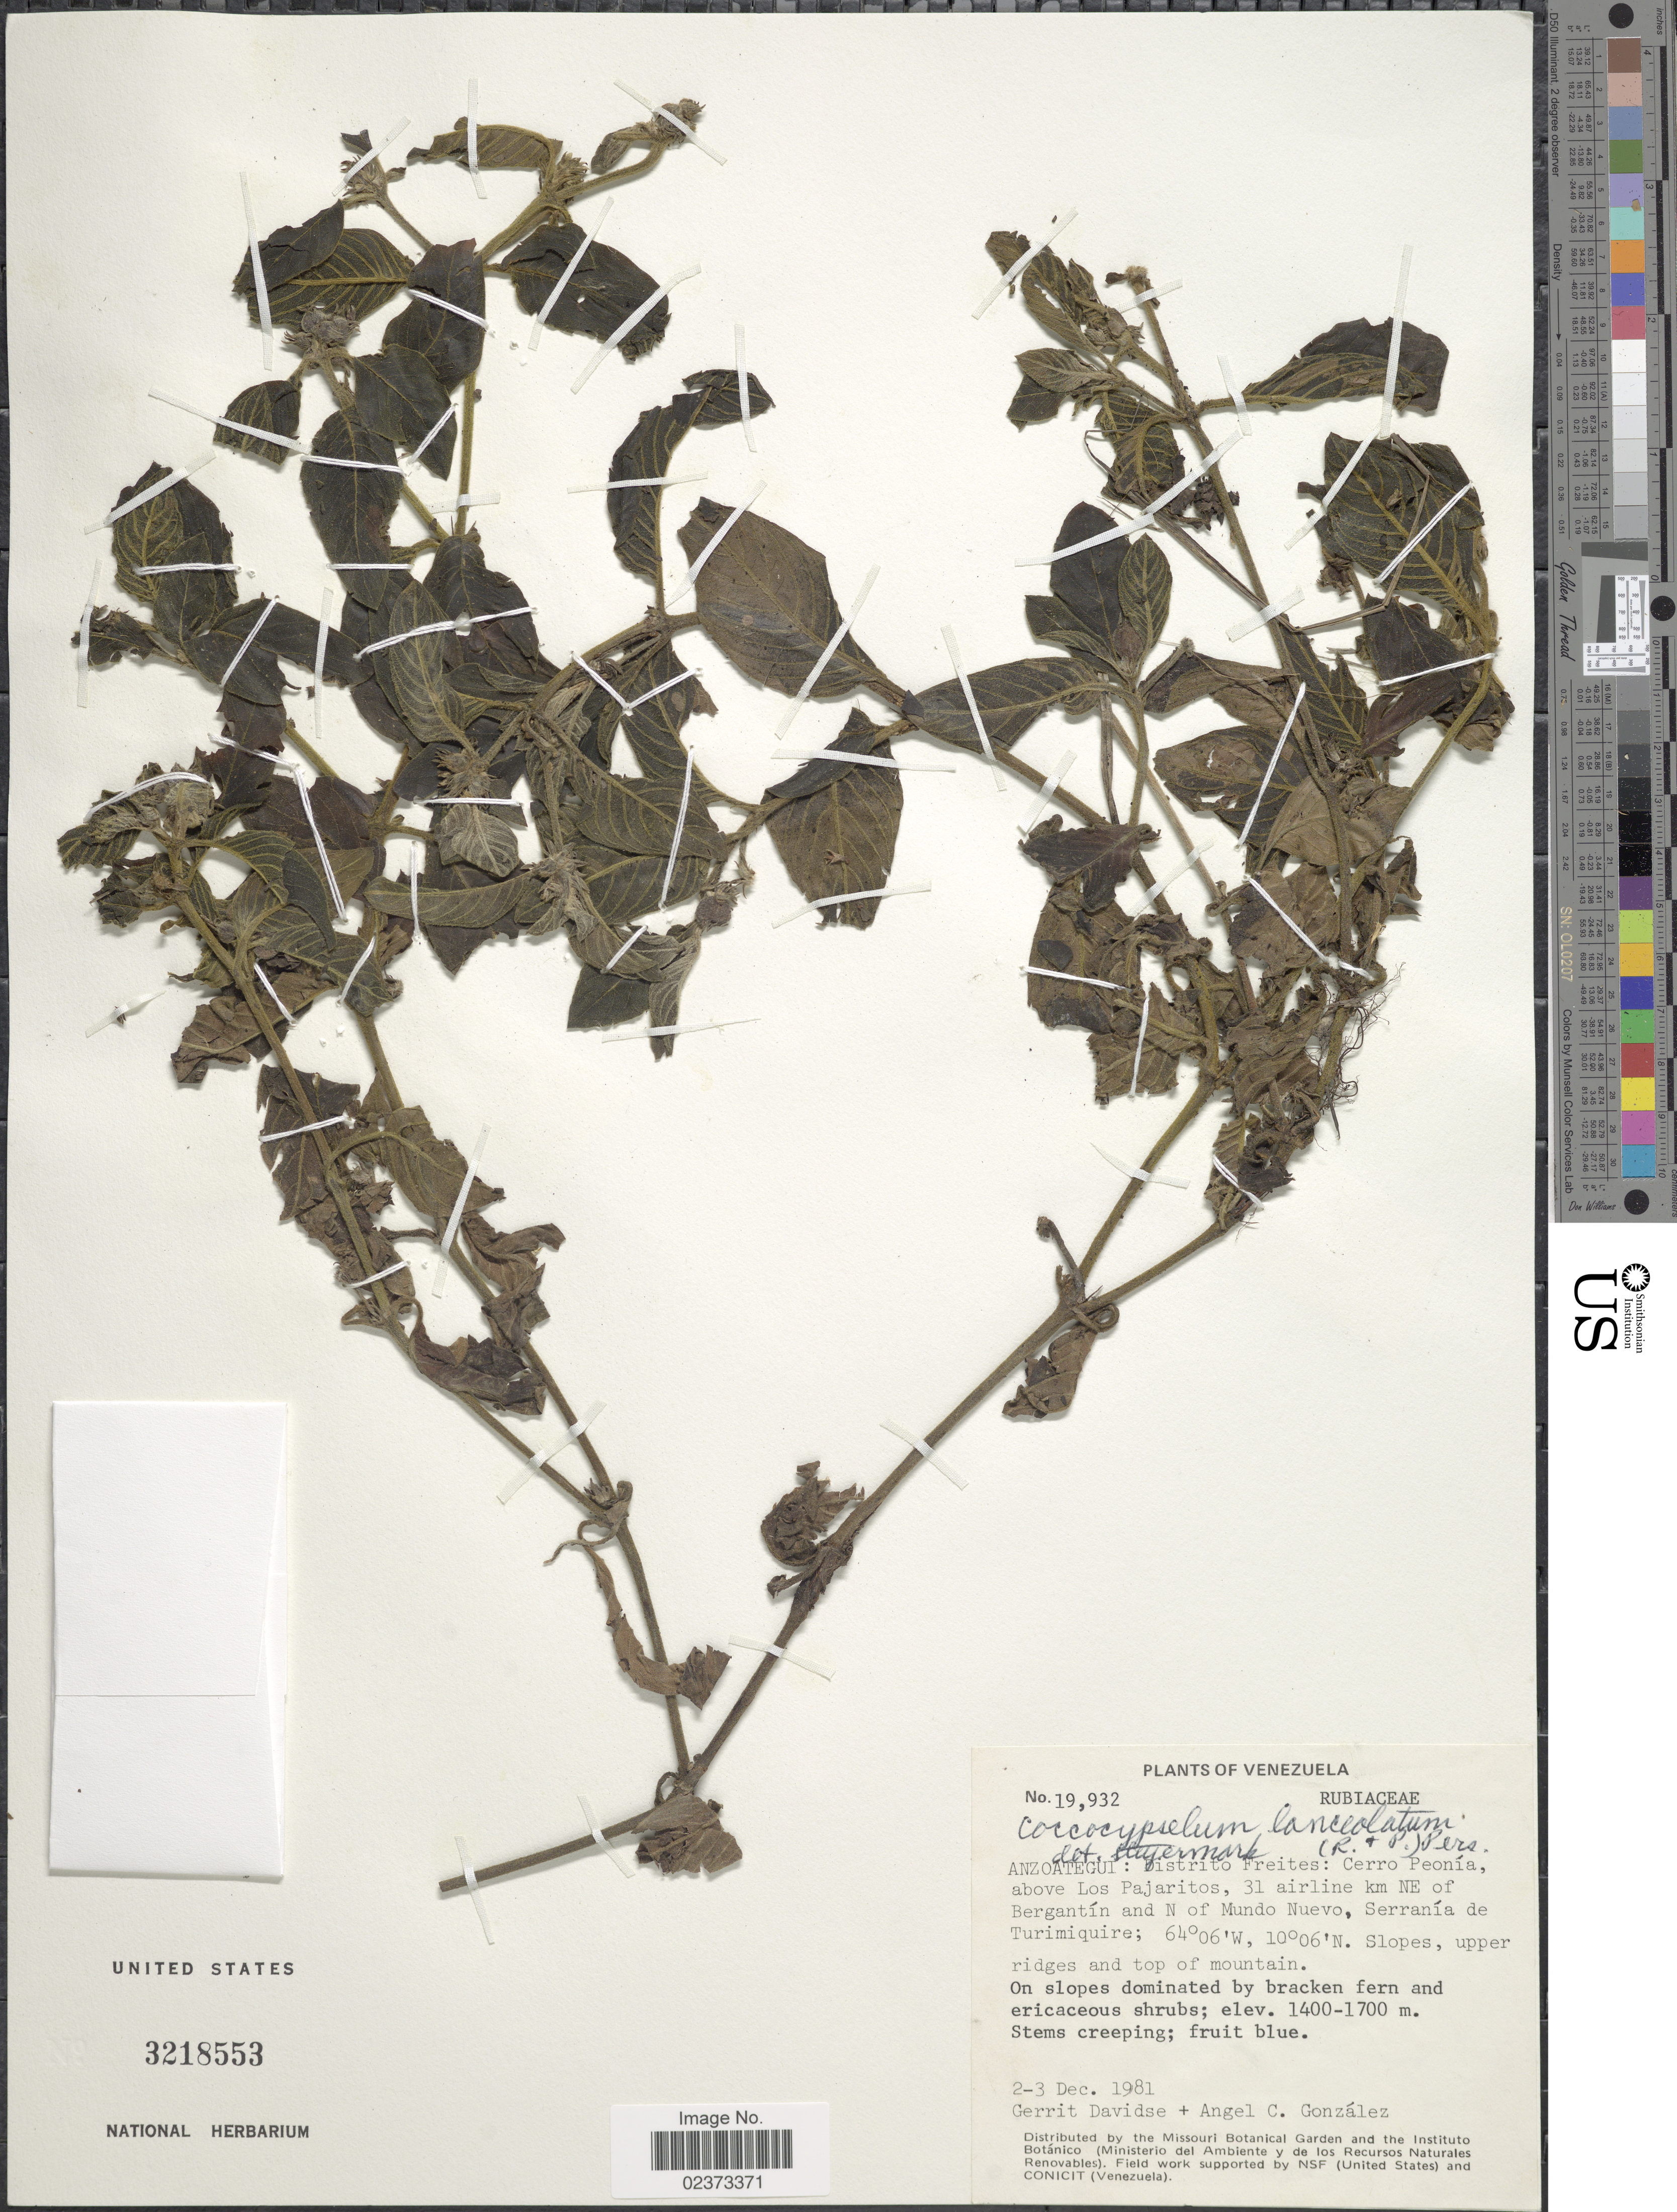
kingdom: Plantae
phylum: Tracheophyta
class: Magnoliopsida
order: Gentianales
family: Rubiaceae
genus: Coccocypselum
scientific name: Coccocypselum lanceolatum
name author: (Ruiz & Pav.) Pers.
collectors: G. Davidse & A. C. González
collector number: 19932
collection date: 1981-12-02/1981-12-03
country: Venezuela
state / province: Anzoategui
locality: Distrito Freitas: Cerro Peonia, above Los Pajaritos, 31 airline km NE of Bergantin and N of Mundo Nuevo, Serrania de Turimiquire, slopes, upper ridges and top of mountain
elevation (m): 1400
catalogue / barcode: US 3218553